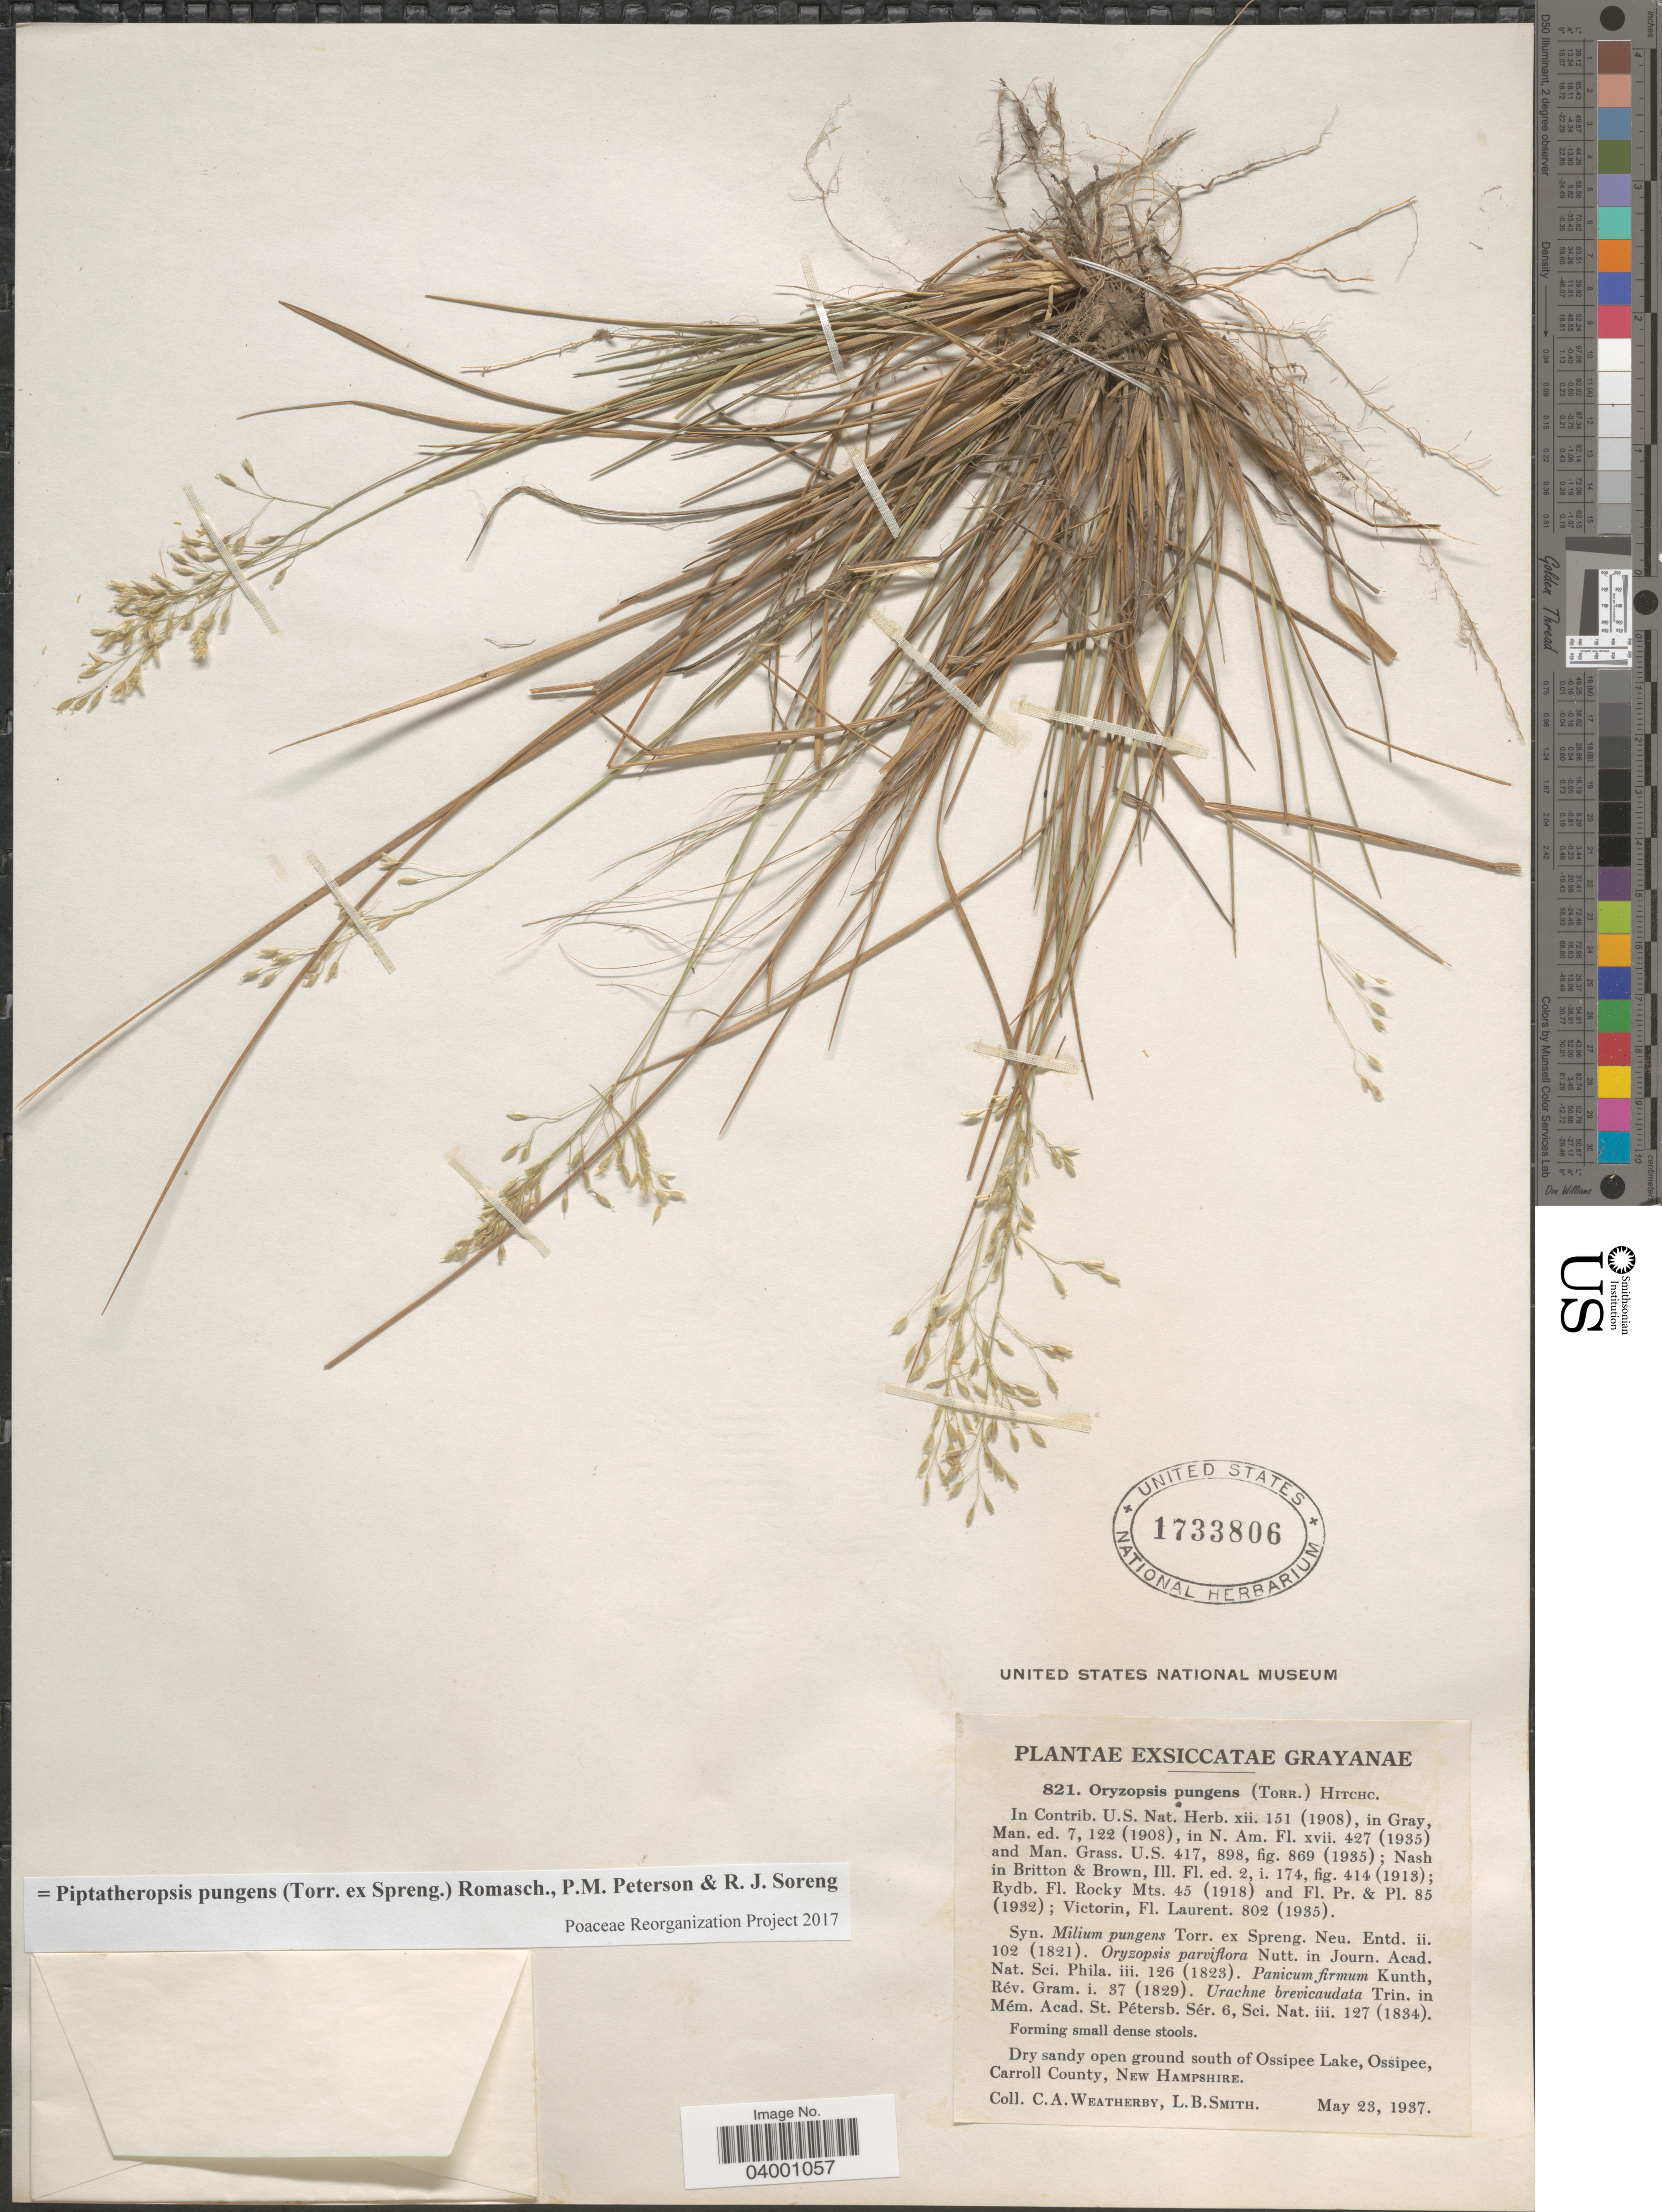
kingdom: Plantae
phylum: Tracheophyta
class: Liliopsida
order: Poales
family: Poaceae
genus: Piptatheropsis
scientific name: Piptatheropsis pungens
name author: (Torr. ex Spreng.) Romasch. et al.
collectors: C. A. Weatherby & L. Smith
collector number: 821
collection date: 1937-05-23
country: United States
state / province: New Hampshire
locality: Dry sandy open ground south of Ossipee Lake, Ossipee, Carroll County.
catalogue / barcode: US 1733806